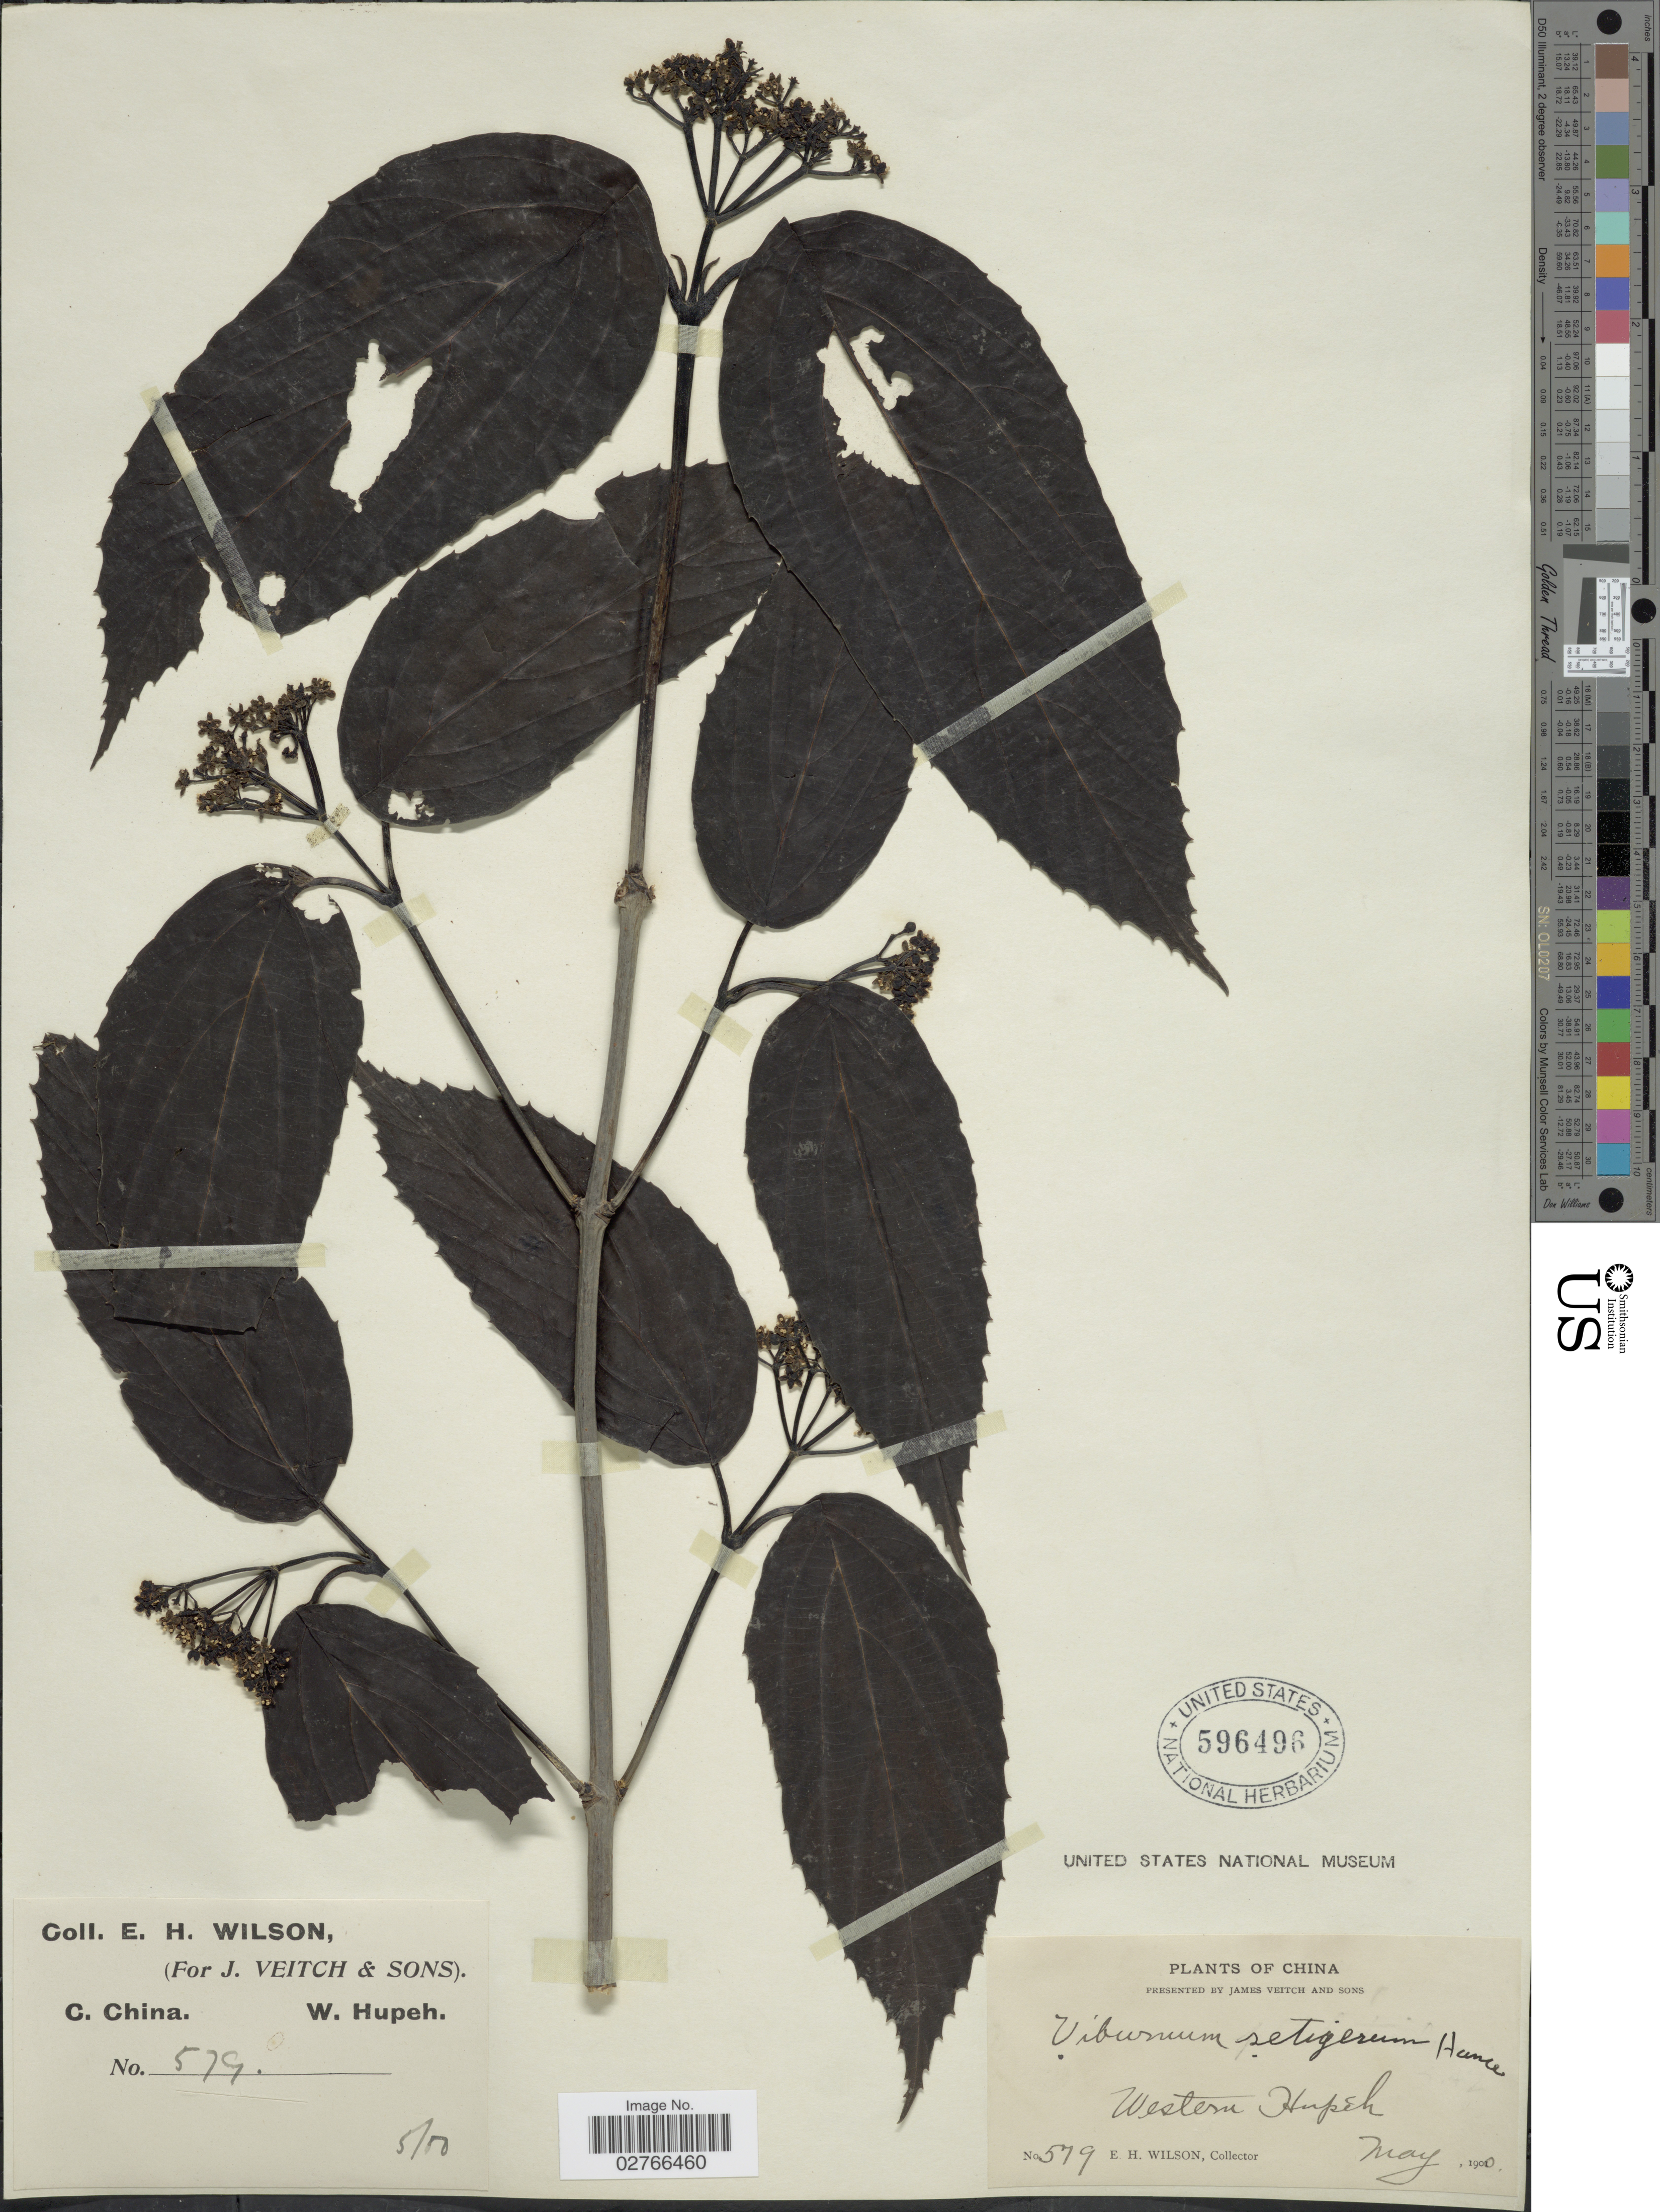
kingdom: Plantae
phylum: Tracheophyta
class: Magnoliopsida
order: Dipsacales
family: Viburnaceae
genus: Viburnum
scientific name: Viburnum setigerum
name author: Hance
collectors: E. Wilson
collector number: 579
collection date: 1900-05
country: China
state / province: Hubei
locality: C. China, W. Hupeh, Western Hupeh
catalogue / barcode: US 596496